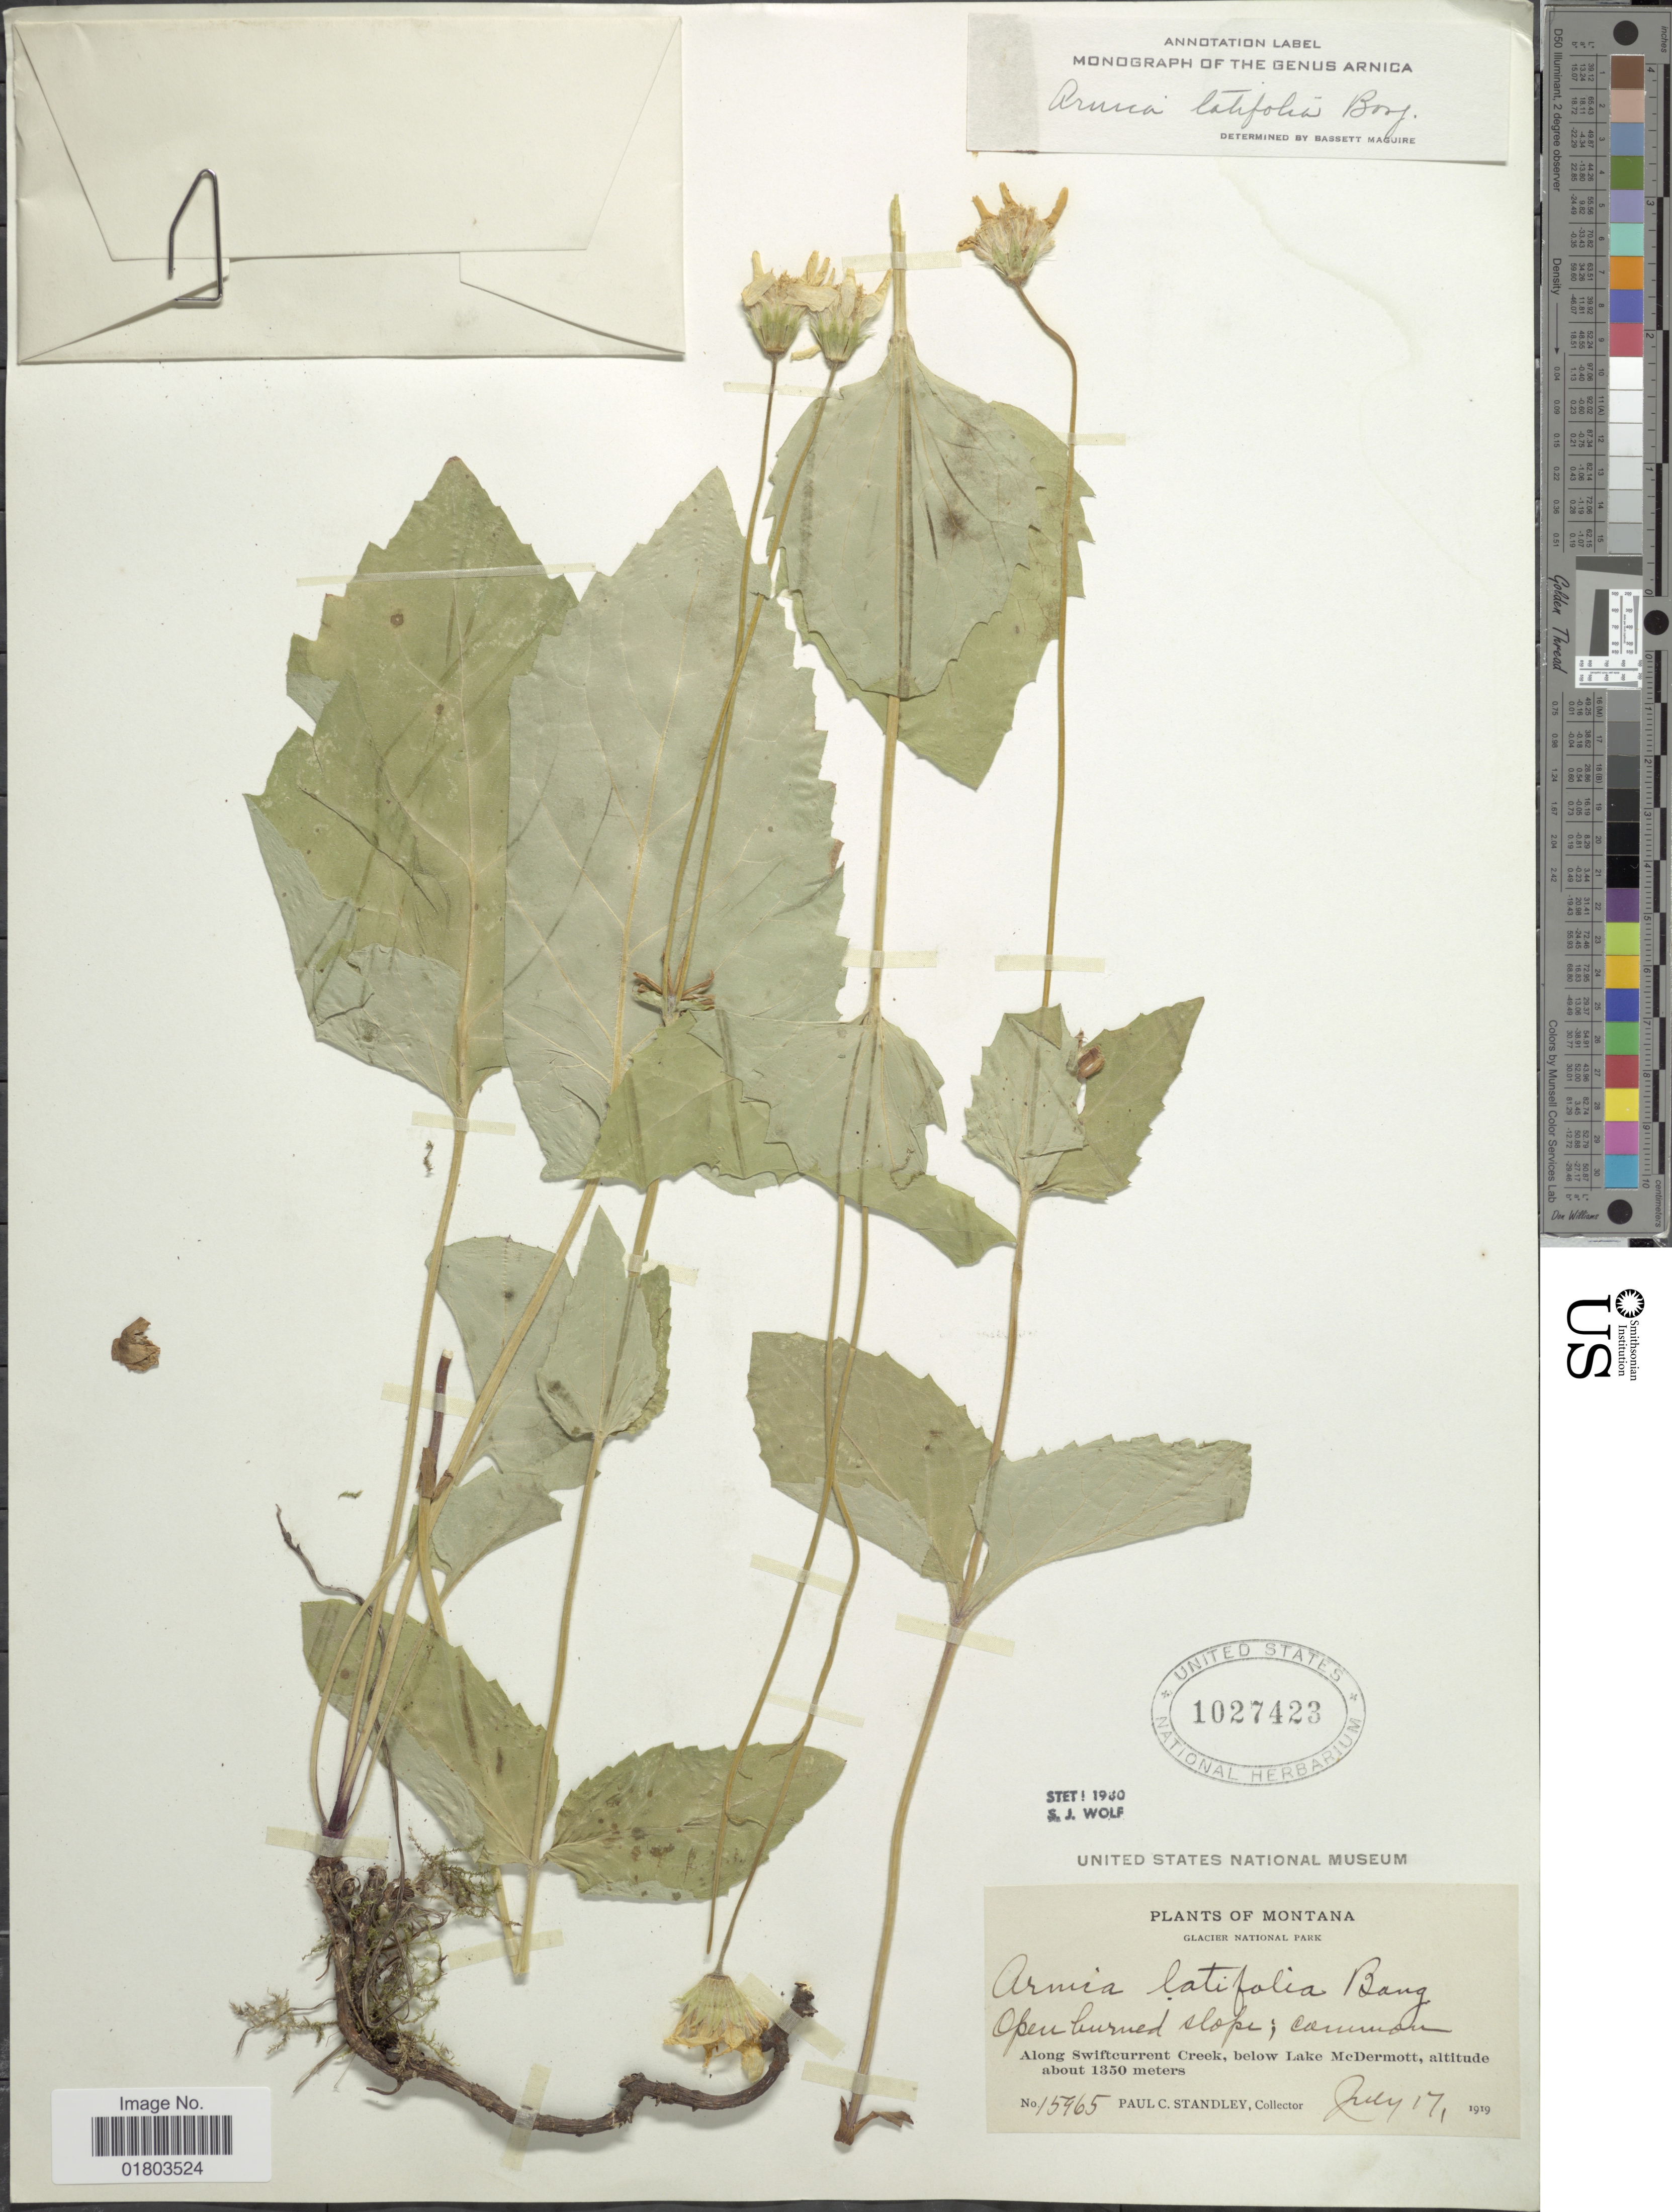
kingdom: Plantae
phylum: Tracheophyta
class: Magnoliopsida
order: Asterales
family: Asteraceae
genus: Arnica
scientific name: Arnica latifolia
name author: Bong.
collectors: P. C. Standley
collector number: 15965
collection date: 1919-07-17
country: United States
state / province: Montana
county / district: Glacier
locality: Glacier National Park, Open burned slope; common Along Swiftcurrent Creek, below Lake McDermott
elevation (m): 1350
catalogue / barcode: US 1027423